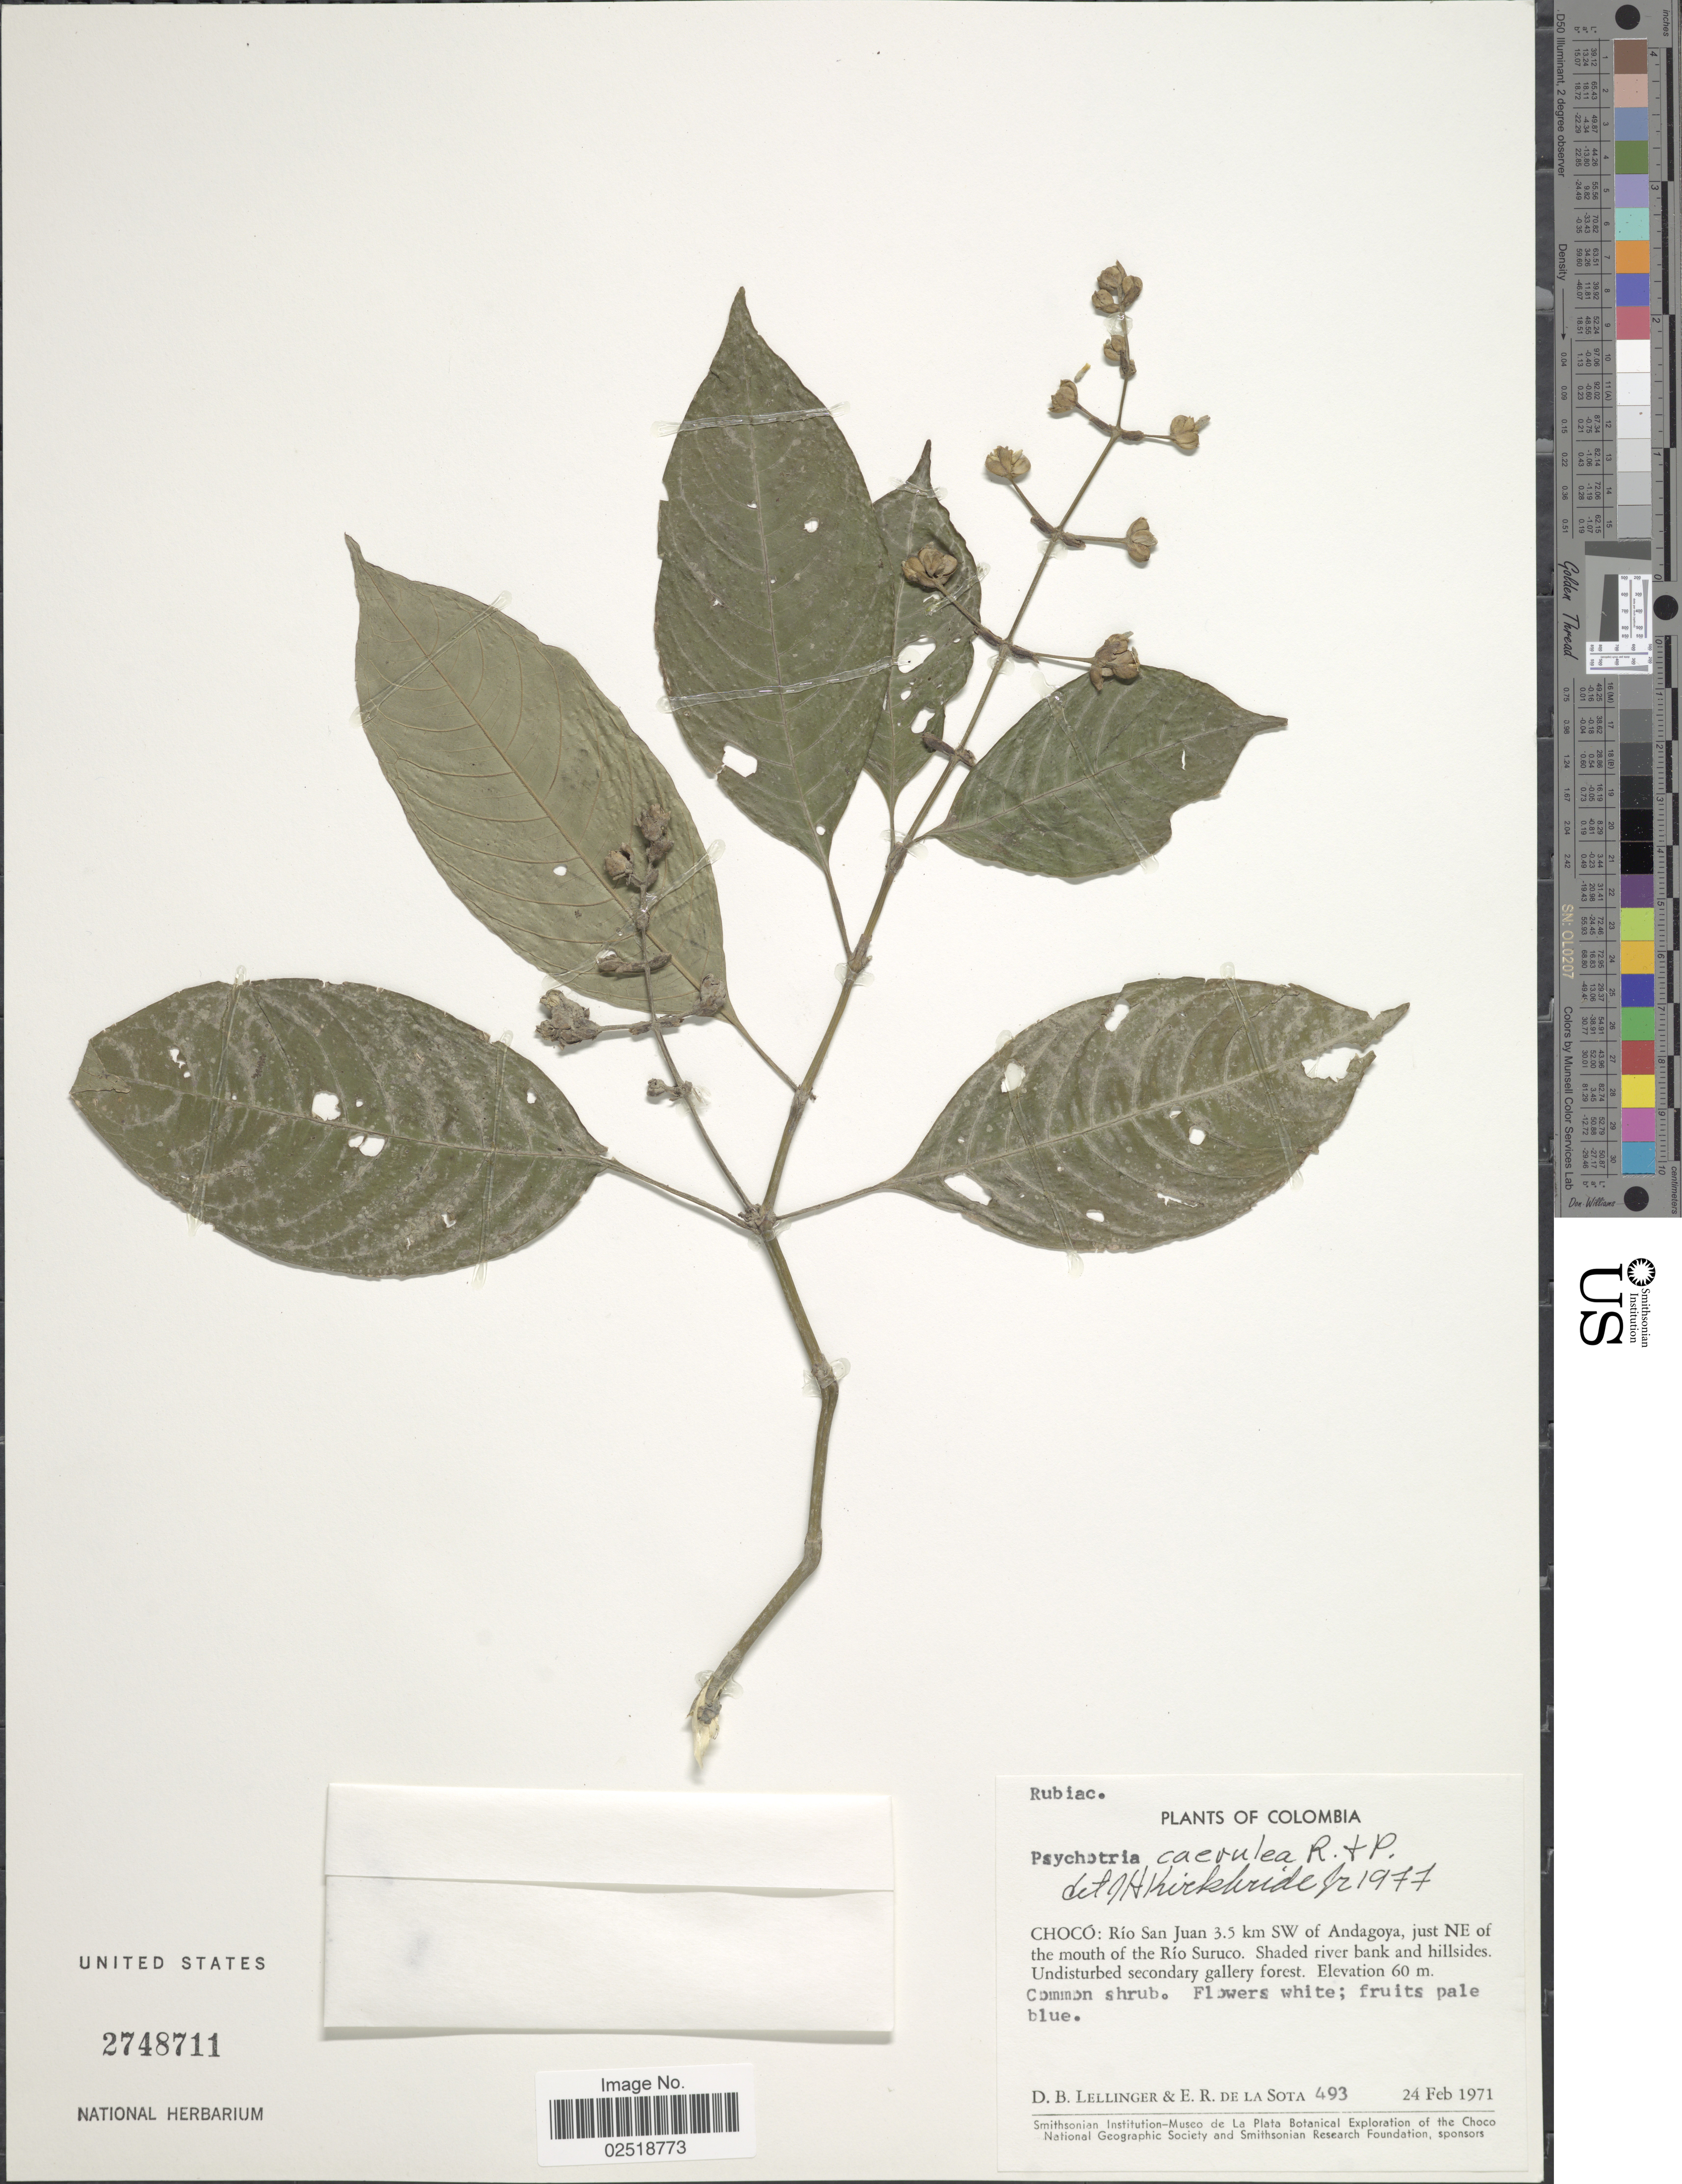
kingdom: Plantae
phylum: Tracheophyta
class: Magnoliopsida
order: Gentianales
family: Rubiaceae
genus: Psychotria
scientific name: Psychotria caerulea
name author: Ruiz & Pav.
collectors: D. B. Lellinger & E. R. de la Sota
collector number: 493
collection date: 1971-02-24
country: Colombia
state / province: Chocó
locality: Río San Juan 3.5 km SW of Andagoya, just NE of the mouth of the Río Suruco. Shaded river bank and hillsides. Undisturbed secondary gallery forest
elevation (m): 60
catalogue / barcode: US 2748711